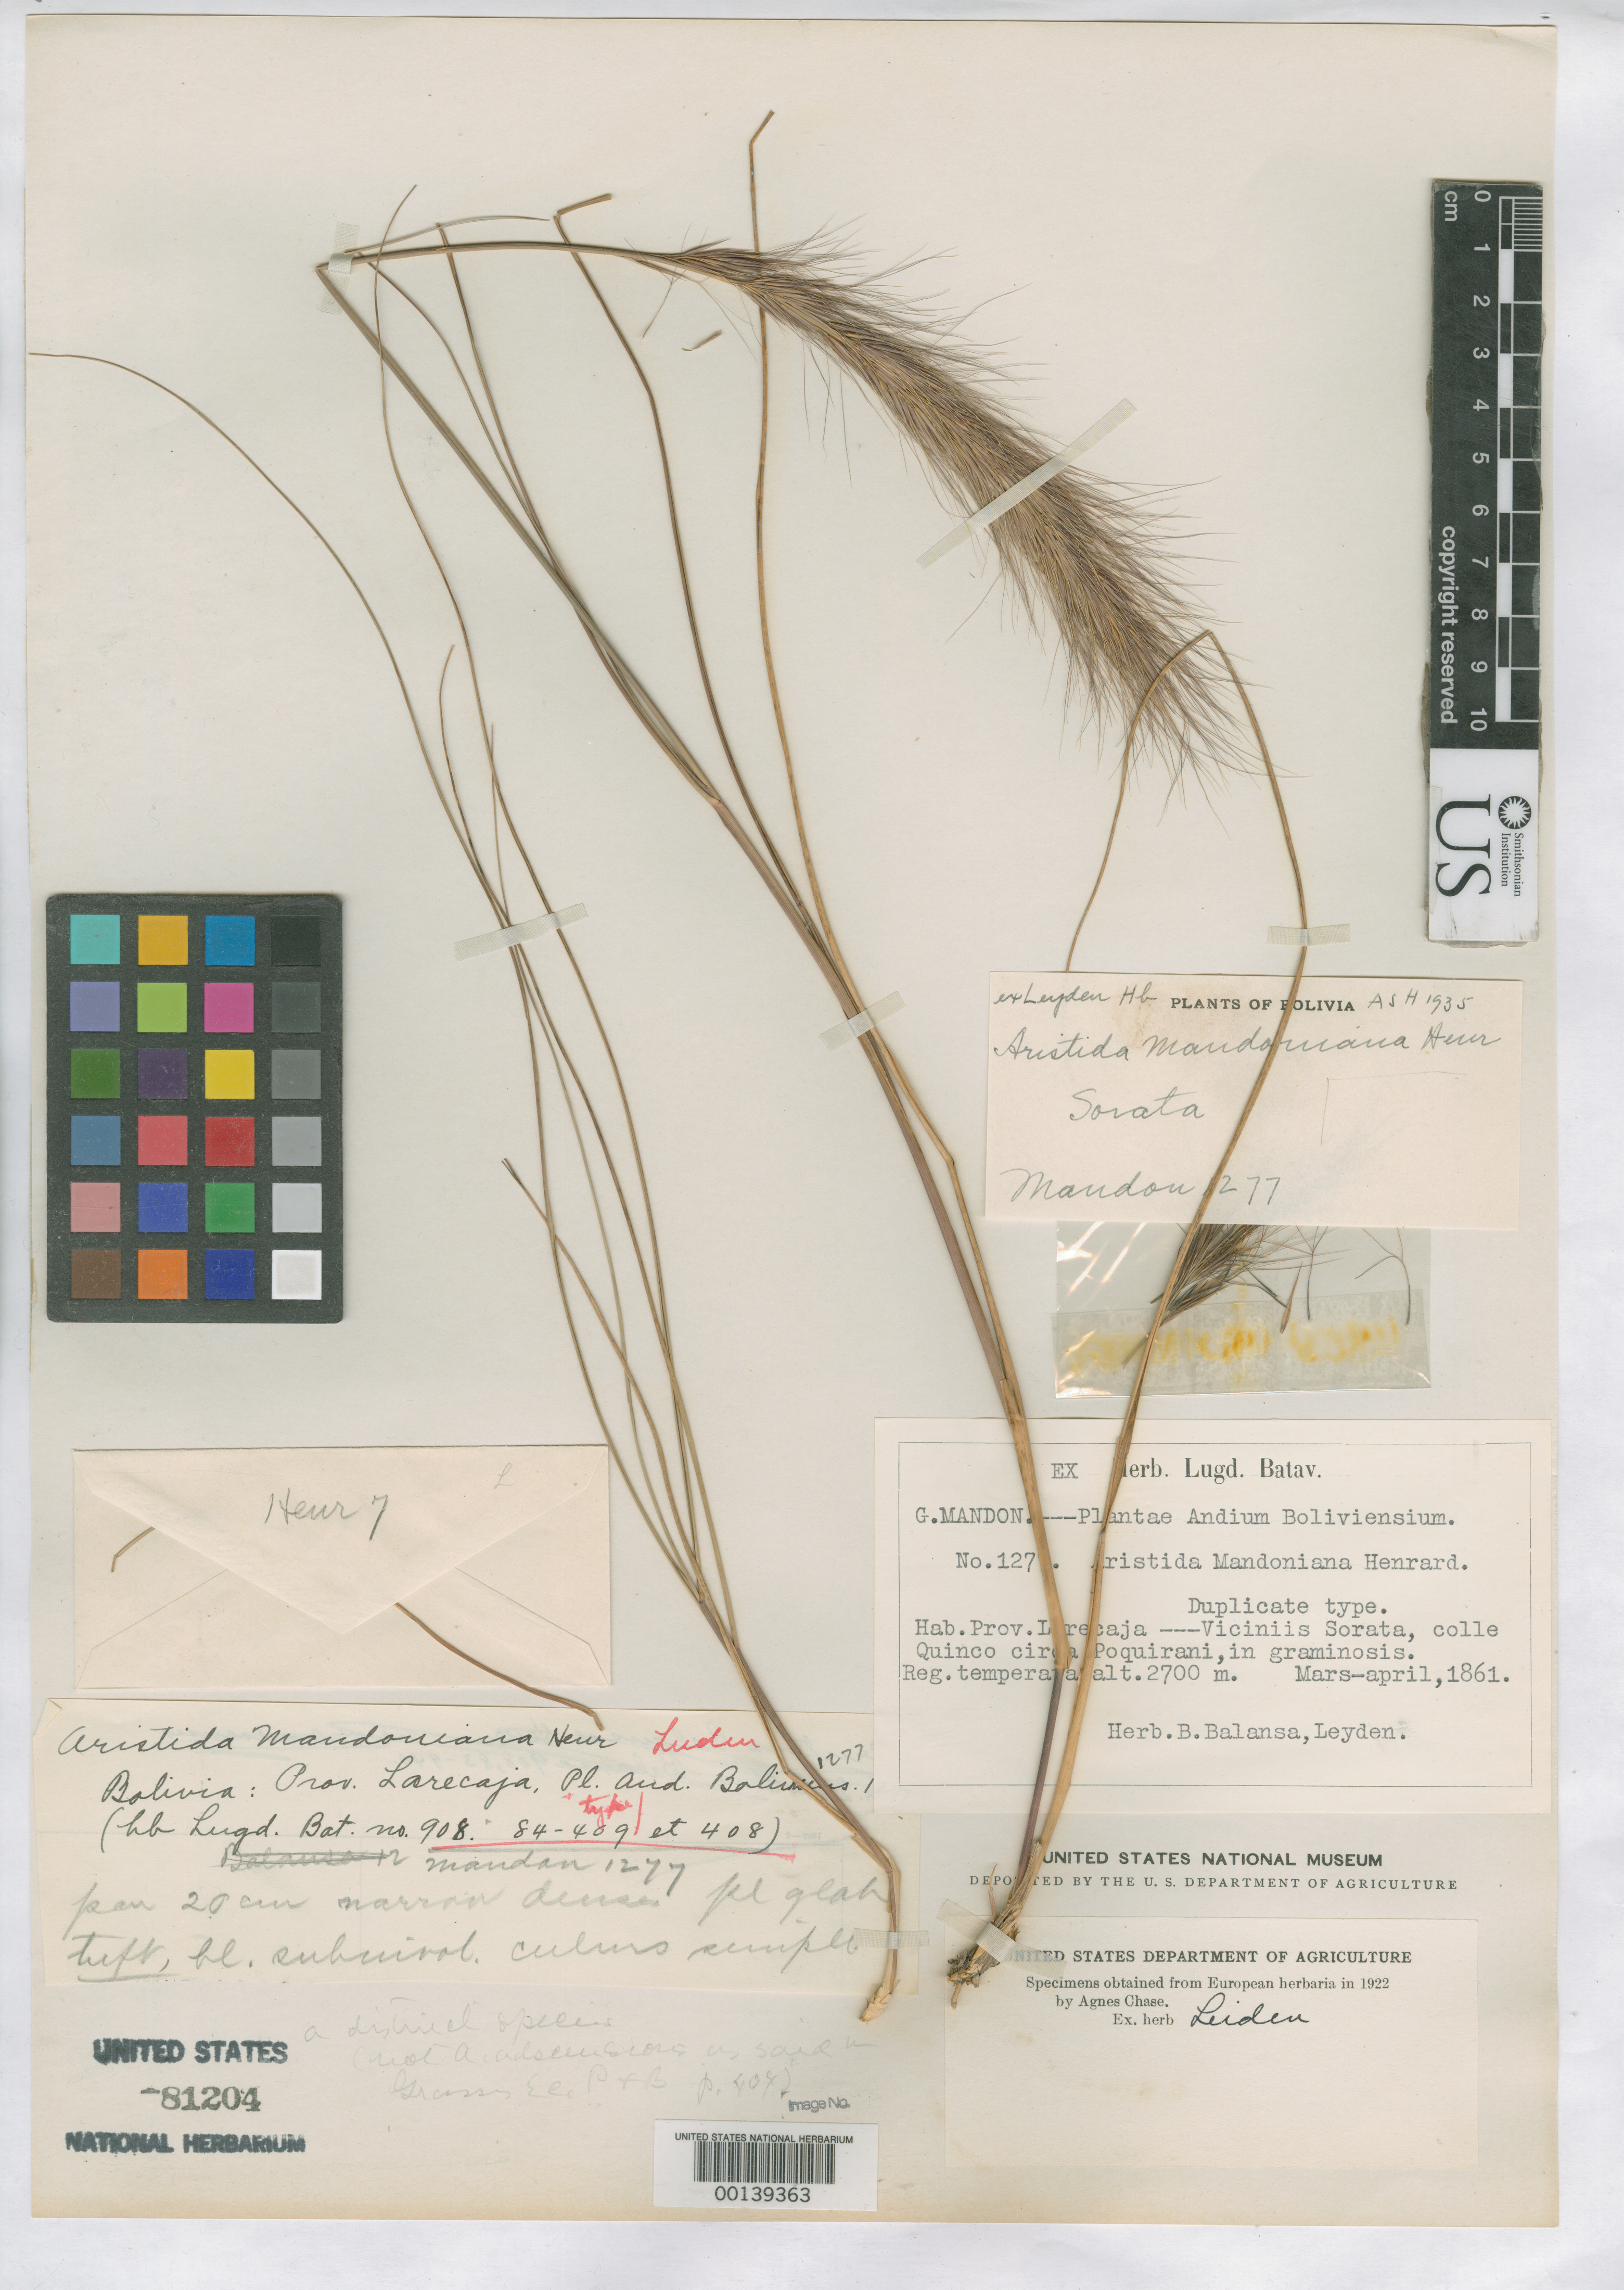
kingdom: Plantae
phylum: Tracheophyta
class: Liliopsida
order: Poales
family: Poaceae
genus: Aristida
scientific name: Aristida mandoniana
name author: Henr.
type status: Isotype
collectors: G. Mandon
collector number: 1277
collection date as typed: Mar 1861 to -- Apr 1861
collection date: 1861-03/1861-04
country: Bolivia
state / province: La Paz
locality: Larecaja, vicinity of Sorata, Quinco near Poquirani.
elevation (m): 2700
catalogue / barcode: US 81204